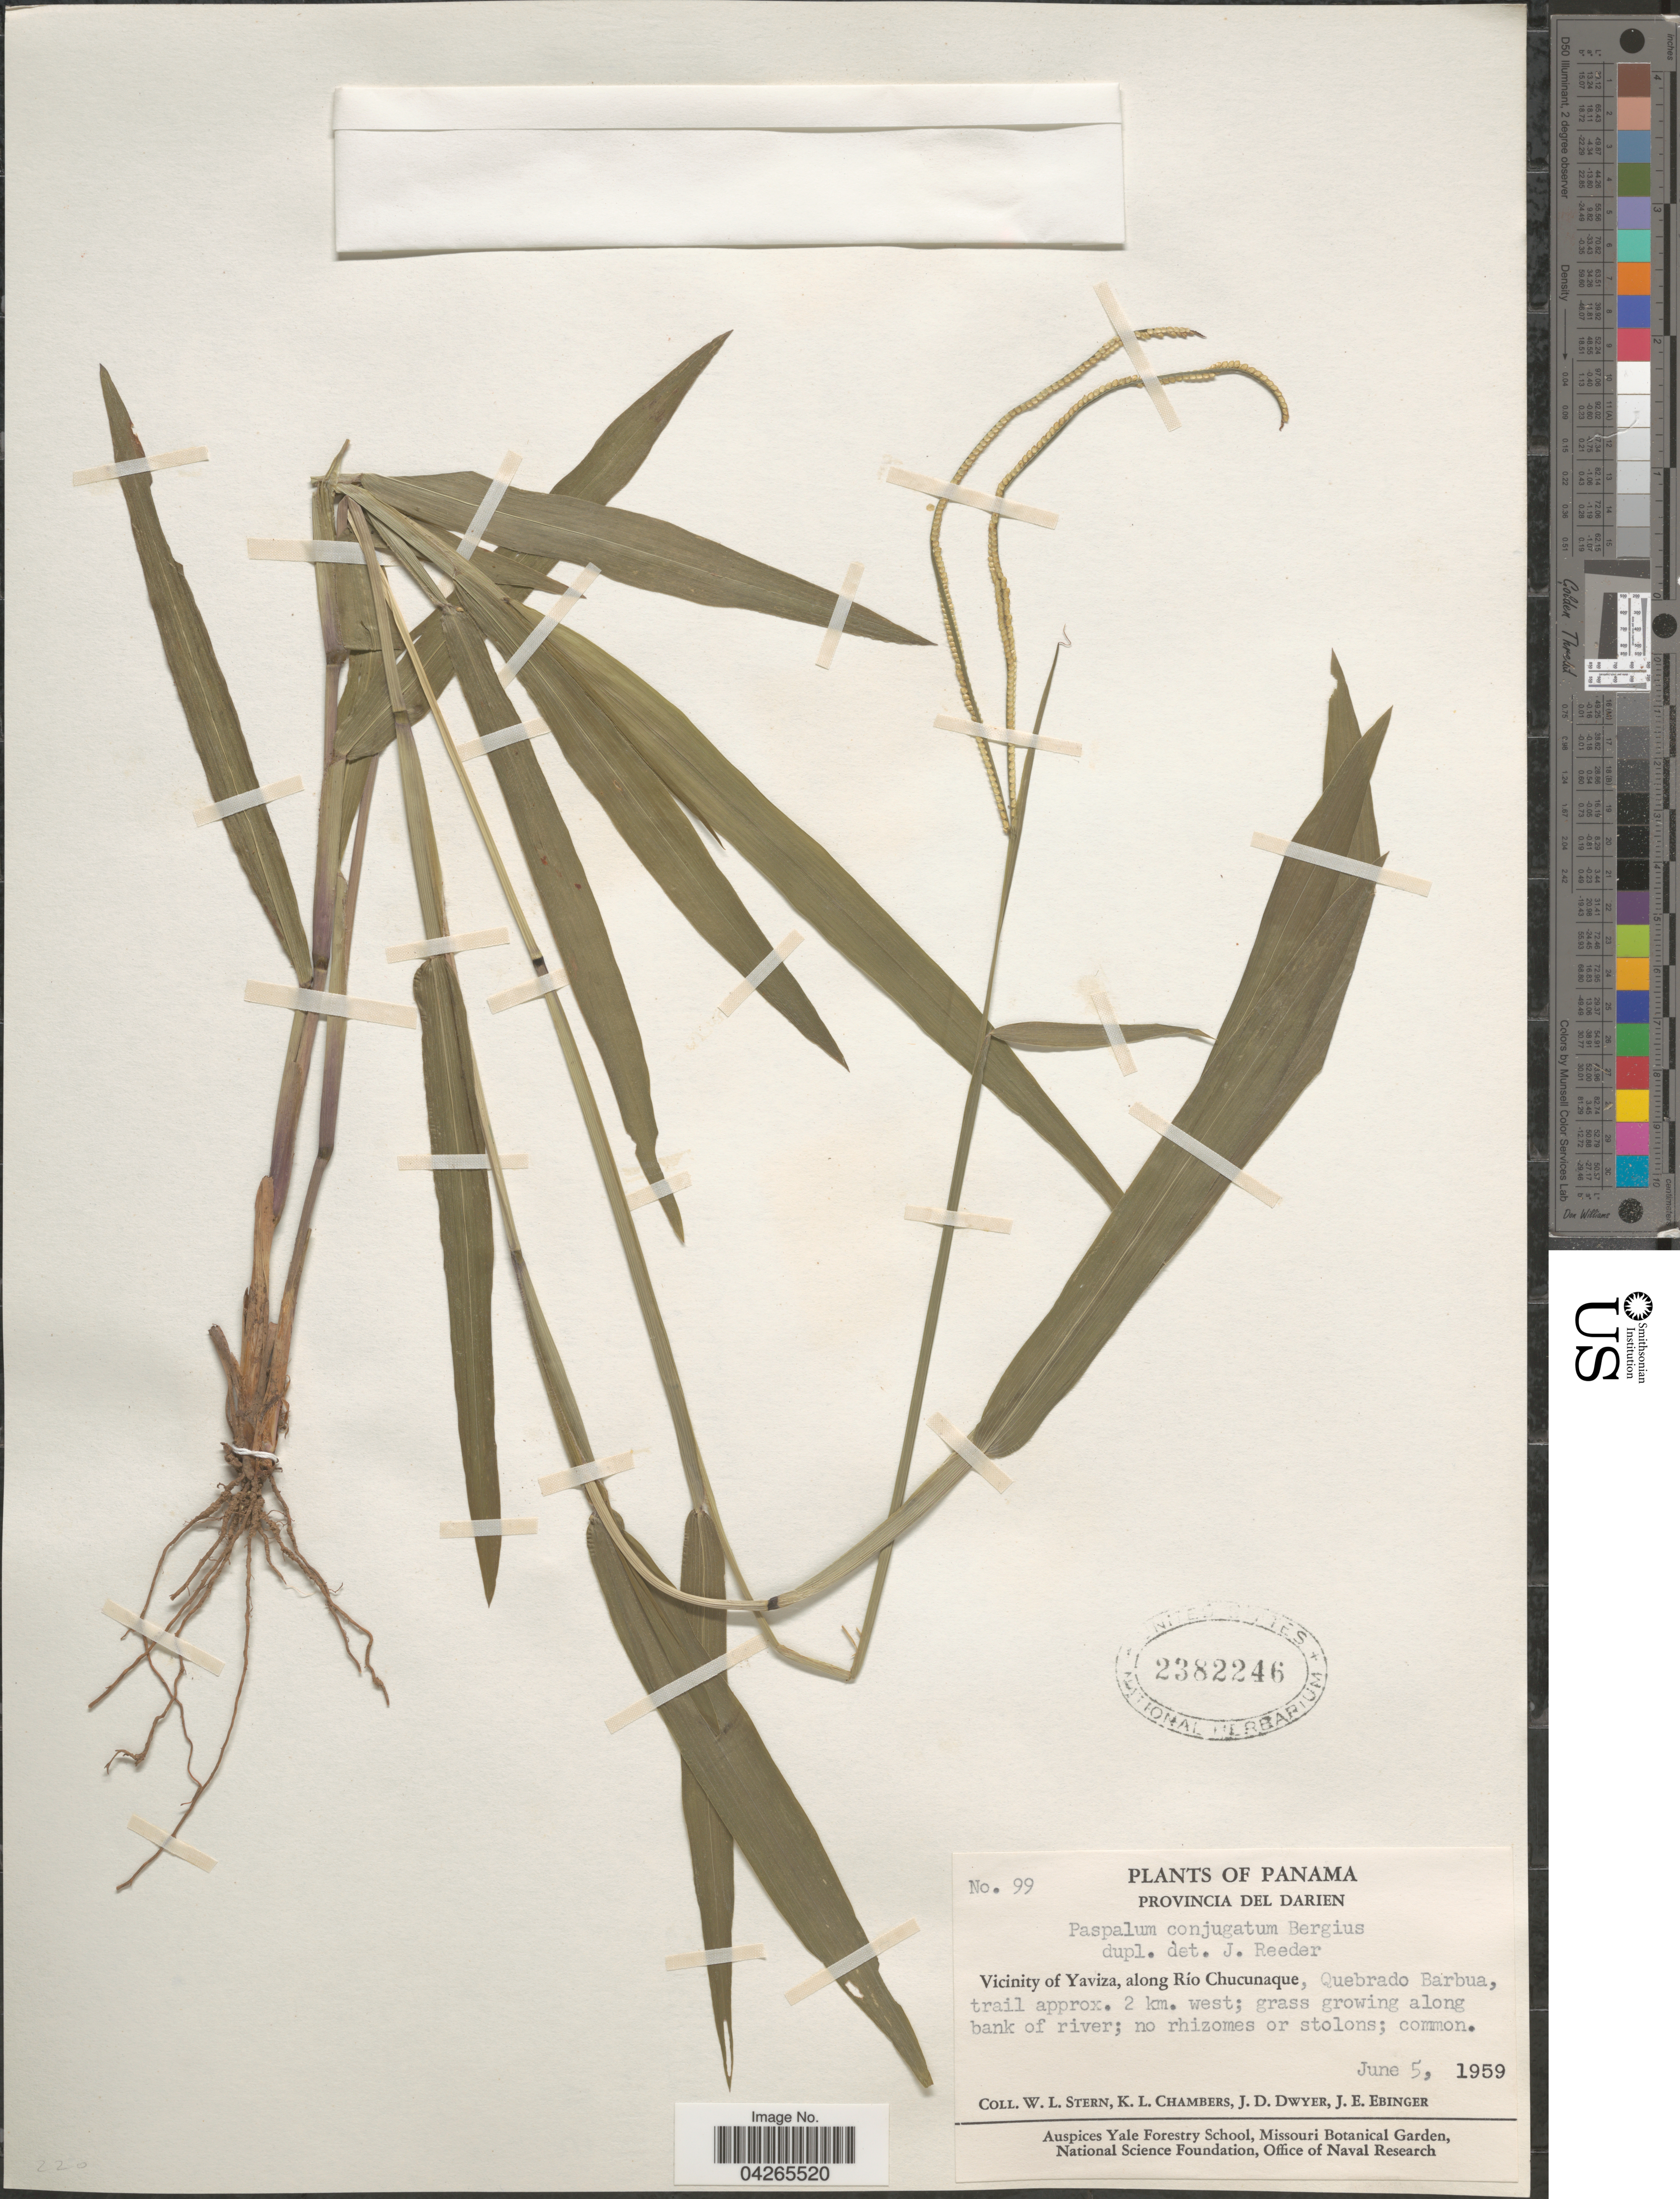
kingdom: Plantae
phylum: Tracheophyta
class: Liliopsida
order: Poales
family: Poaceae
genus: Paspalum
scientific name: Paspalum conjugatum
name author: P.J. Bergius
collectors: W. L. Stern, K. Chambers, J. D. Dwyer & J. Ebinger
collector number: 99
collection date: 1959-06-05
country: Panama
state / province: Darien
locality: Vicinity of Yaviza, along Río Chucunaque, Quebrado Barbua, trail approx. 2 km. west.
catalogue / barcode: US 2382246